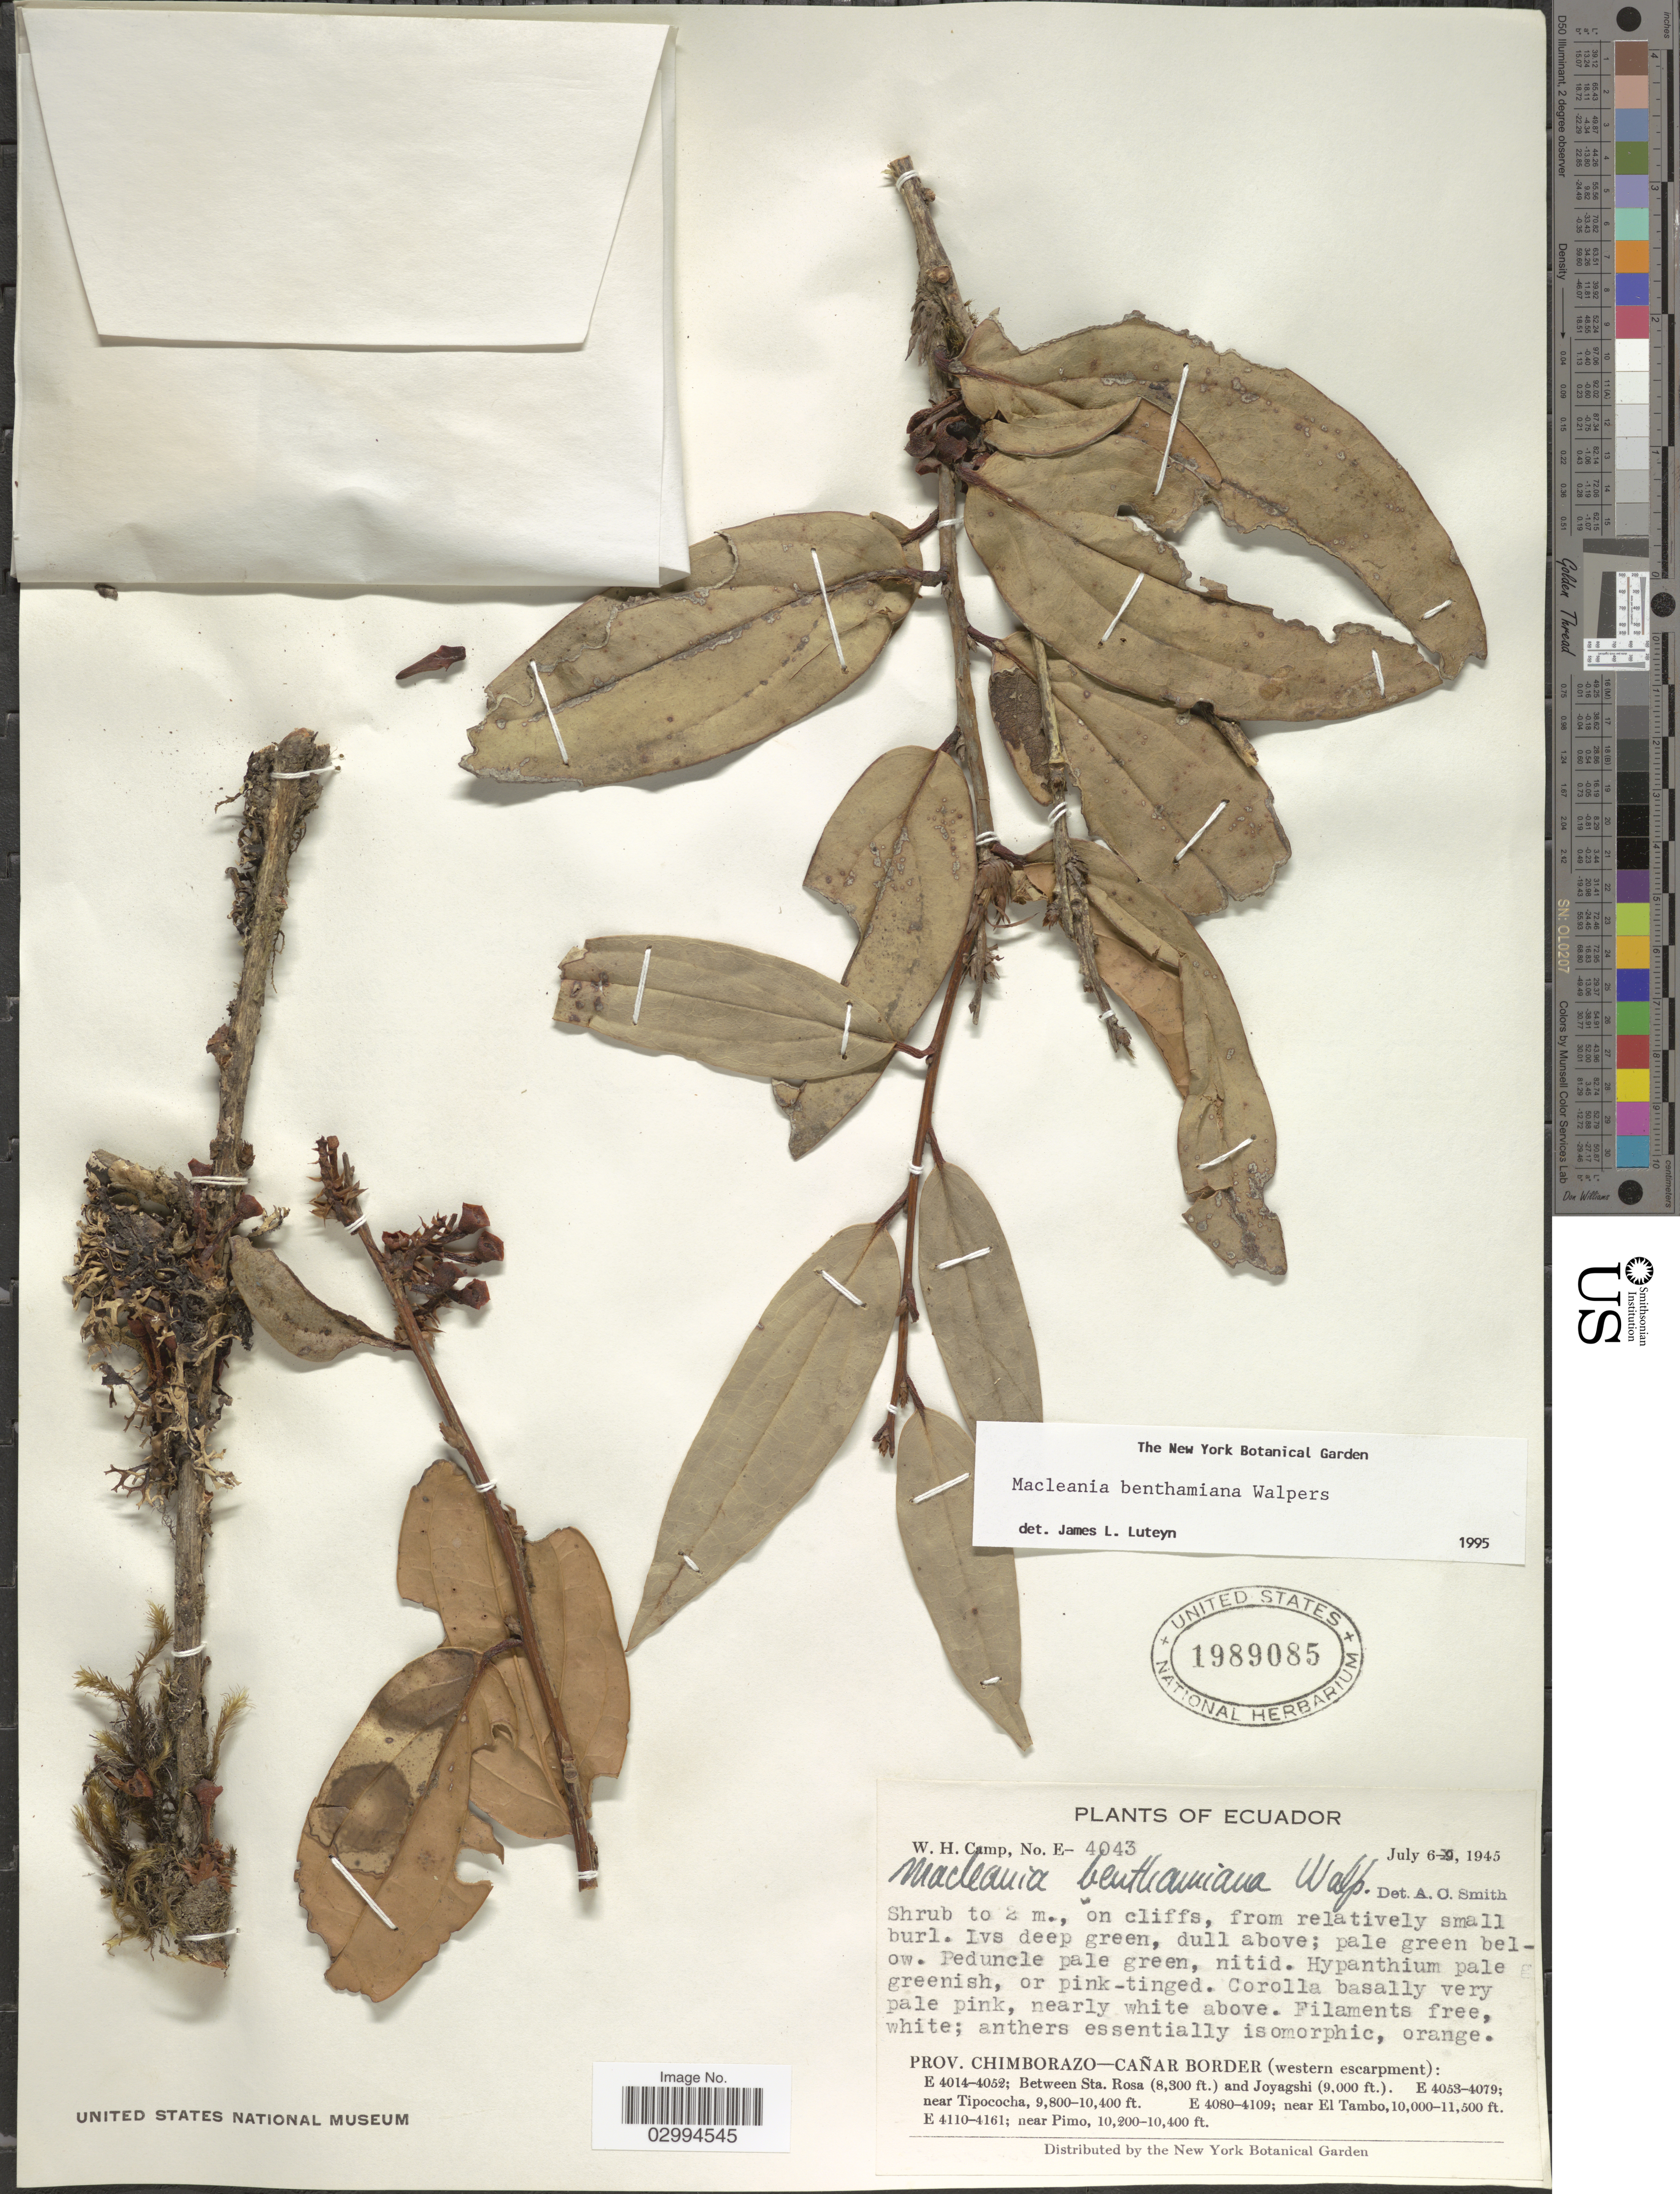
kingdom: Plantae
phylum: Tracheophyta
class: Magnoliopsida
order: Ericales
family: Ericaceae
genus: Macleania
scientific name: Macleania benthamiana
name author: Walp.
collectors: W. H. Camp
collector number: E-4043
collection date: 1945-07-06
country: Ecuador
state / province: Chimborazo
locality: Cañar Border (western escarpment): E 4014-4052 [unsure placement]; Between Sta. Rosa and Joyagshi. E 4053-4079; ,near Tipococha, E 4080-4109 [unsure placement]; near El Tambo, E 4110-4161 [unsure placement]; near Pimo.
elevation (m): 3109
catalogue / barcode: US 1989085